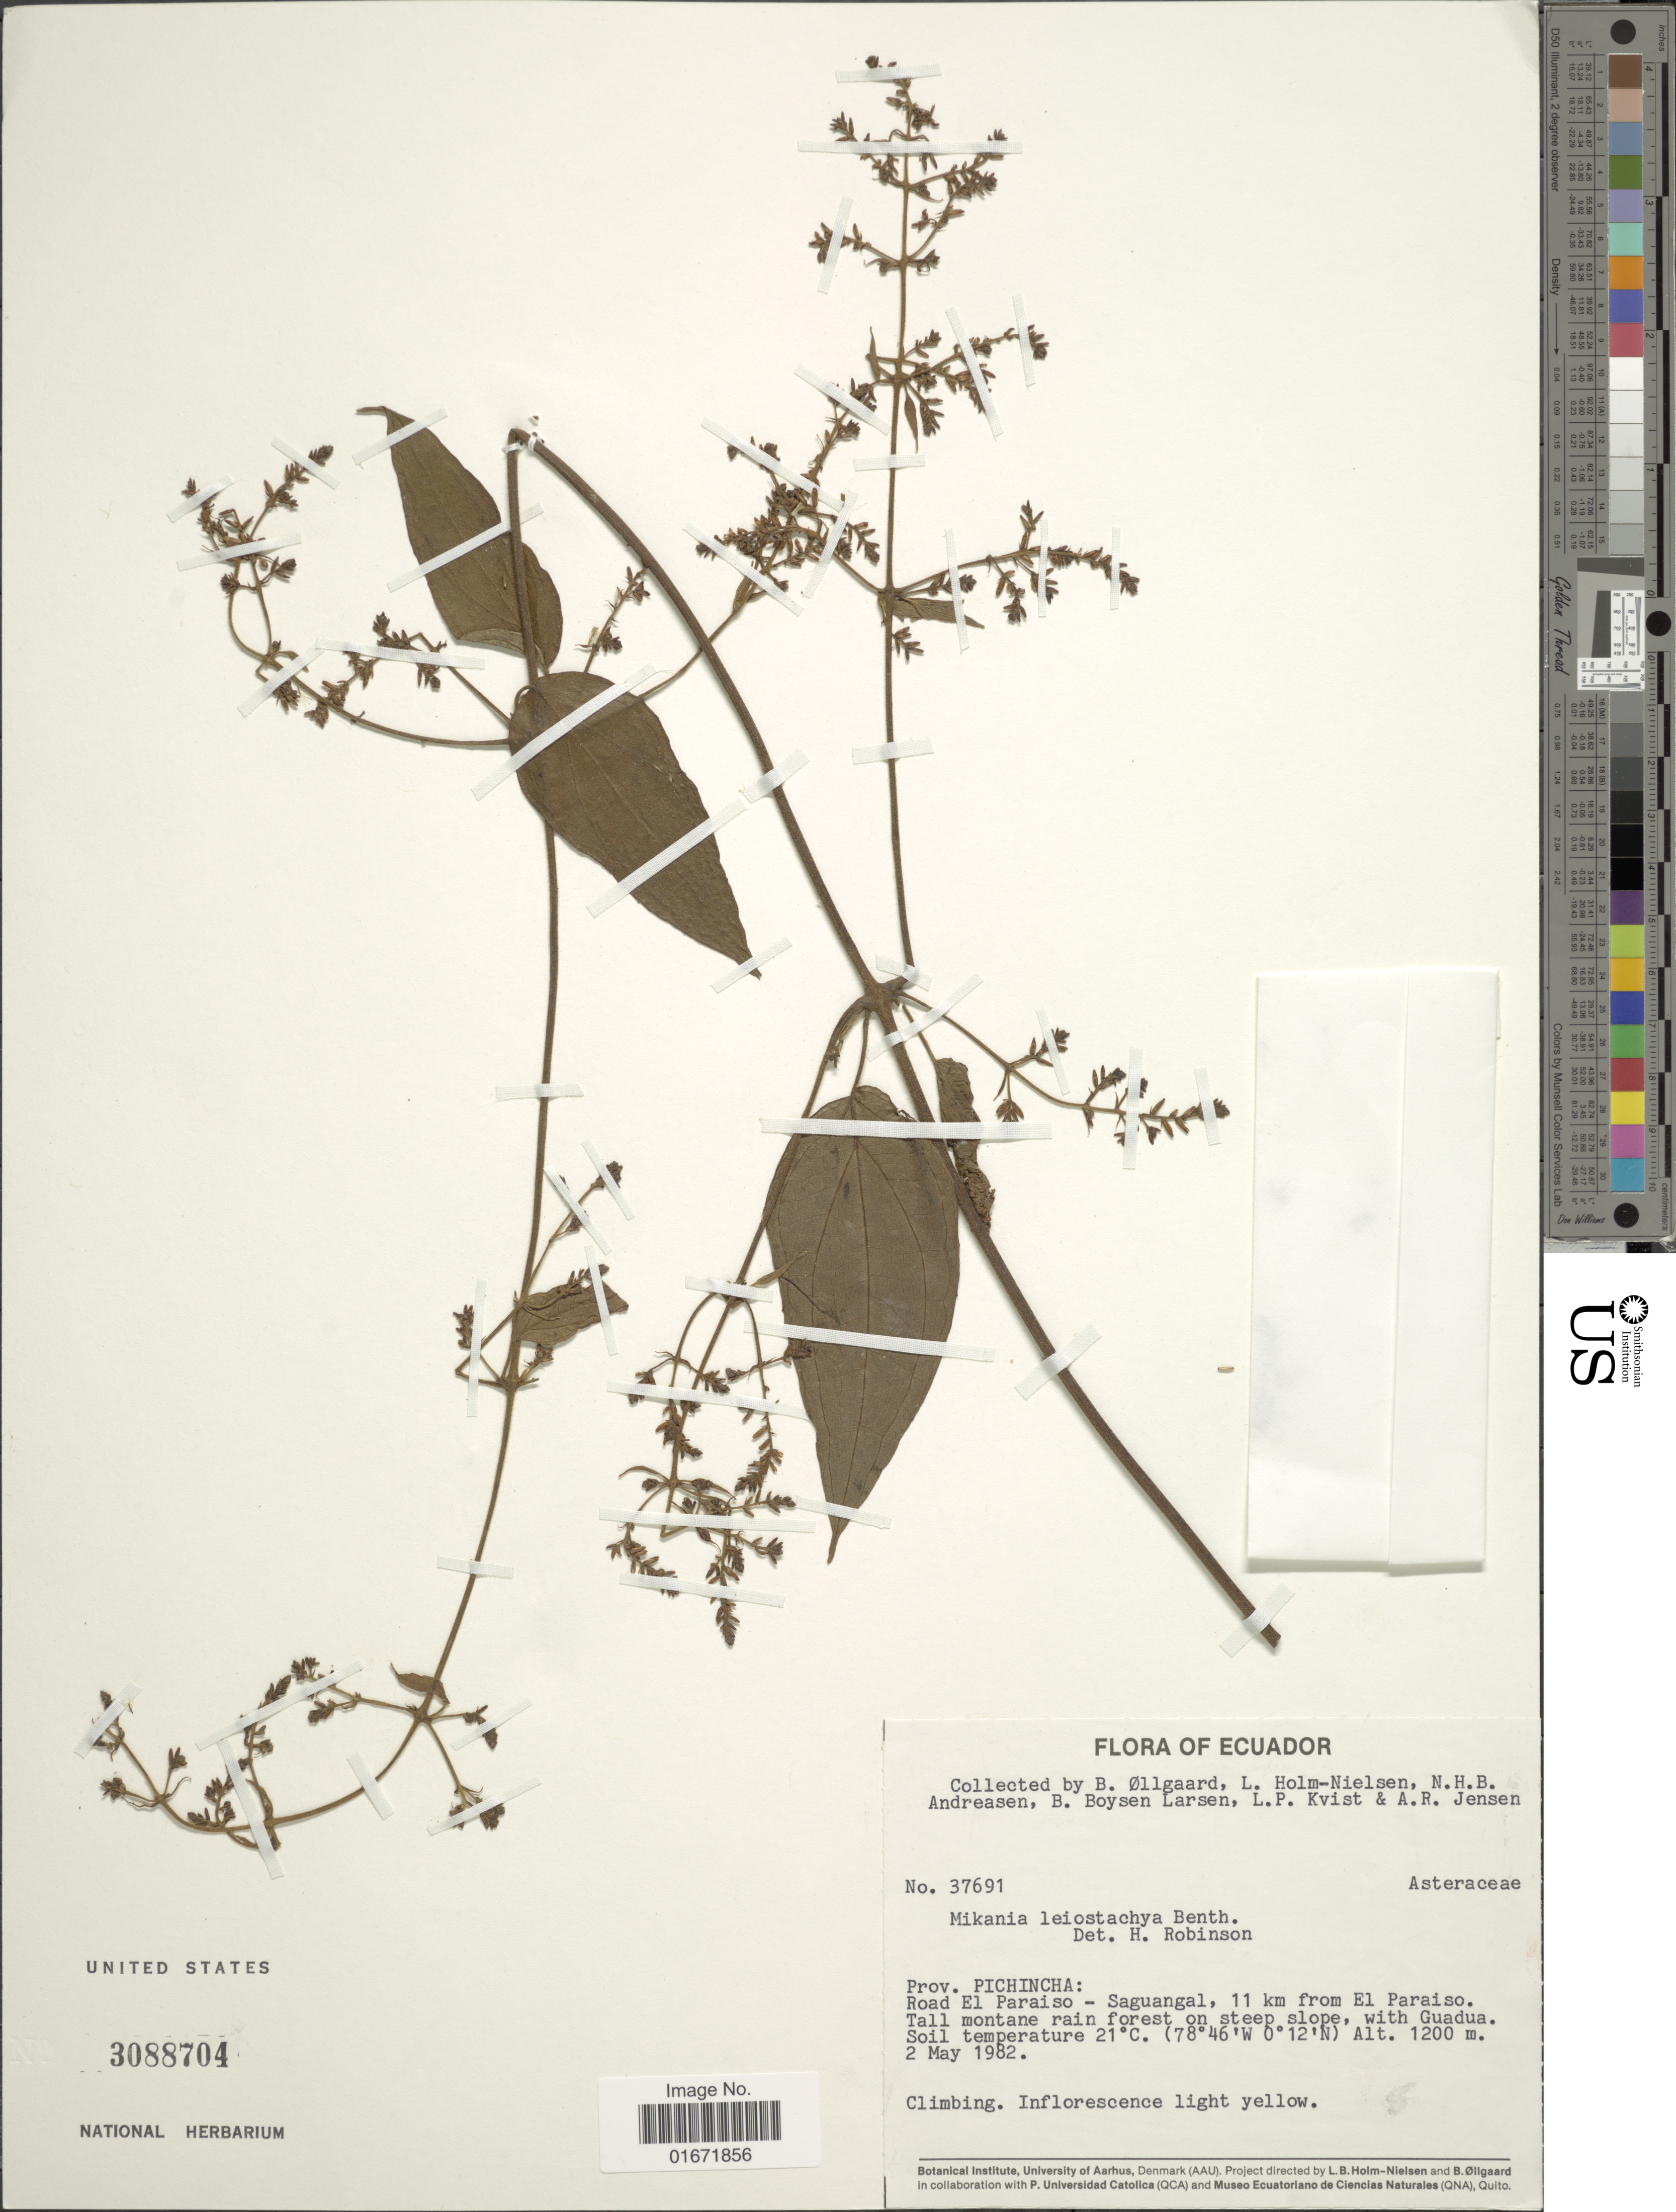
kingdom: Plantae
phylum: Tracheophyta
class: Magnoliopsida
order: Asterales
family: Asteraceae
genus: Mikania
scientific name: Mikania leiostachya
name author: Benth.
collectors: B. Øllgaard, L. B. Holm-Nielsen, N. Andreasen, B. Boysen Larsen & et al.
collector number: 37691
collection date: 1982-05-02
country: Ecuador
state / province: Pichincha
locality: Prov. Pichincha: Road El Paraiso - Saguangal, 11 km from El Paraiso. Tall montane rain forest on steep slope, with Guadua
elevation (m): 1200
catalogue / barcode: US 3088704